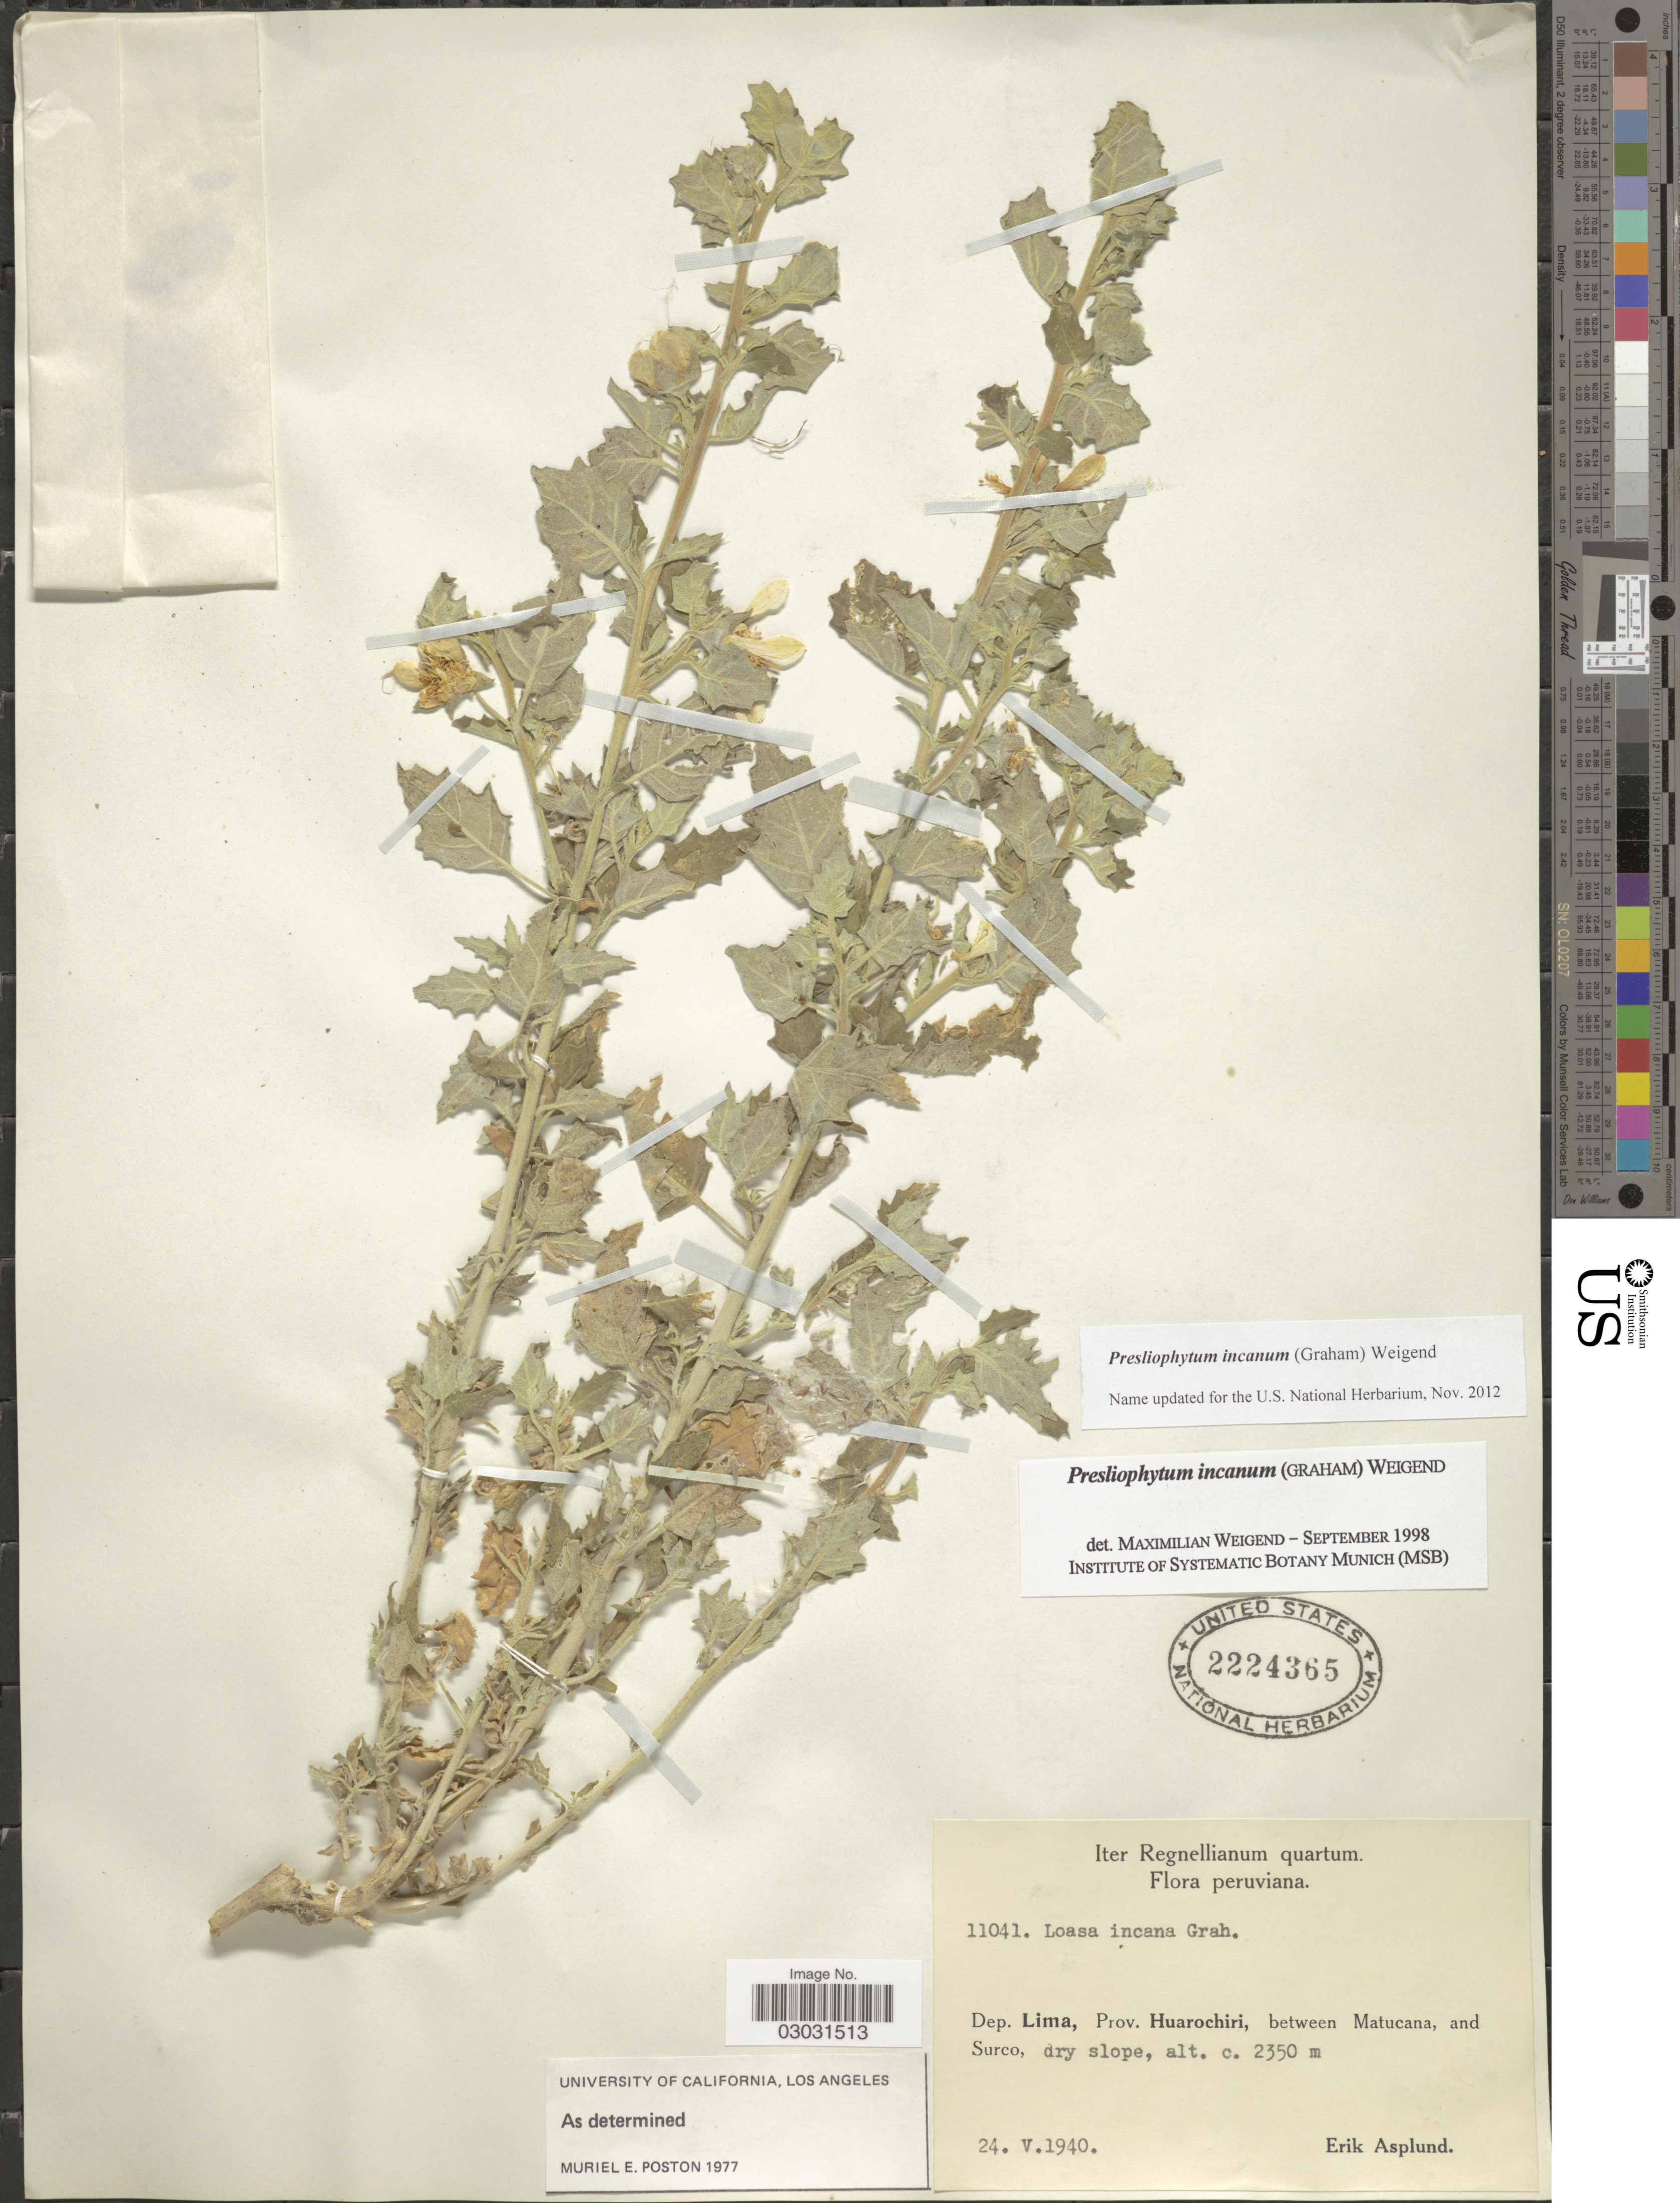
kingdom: Plantae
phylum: Tracheophyta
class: Magnoliopsida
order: Cornales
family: Loasaceae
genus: Presliophytum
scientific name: Presliophytum incanum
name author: (Graham) Weigand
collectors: E. Asplund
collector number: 11041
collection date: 1940-05-24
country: Peru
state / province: Lima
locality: Dep. Lima, Prov. Huarochiri, between Matucana, and Surco.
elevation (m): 2350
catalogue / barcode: US 2224365